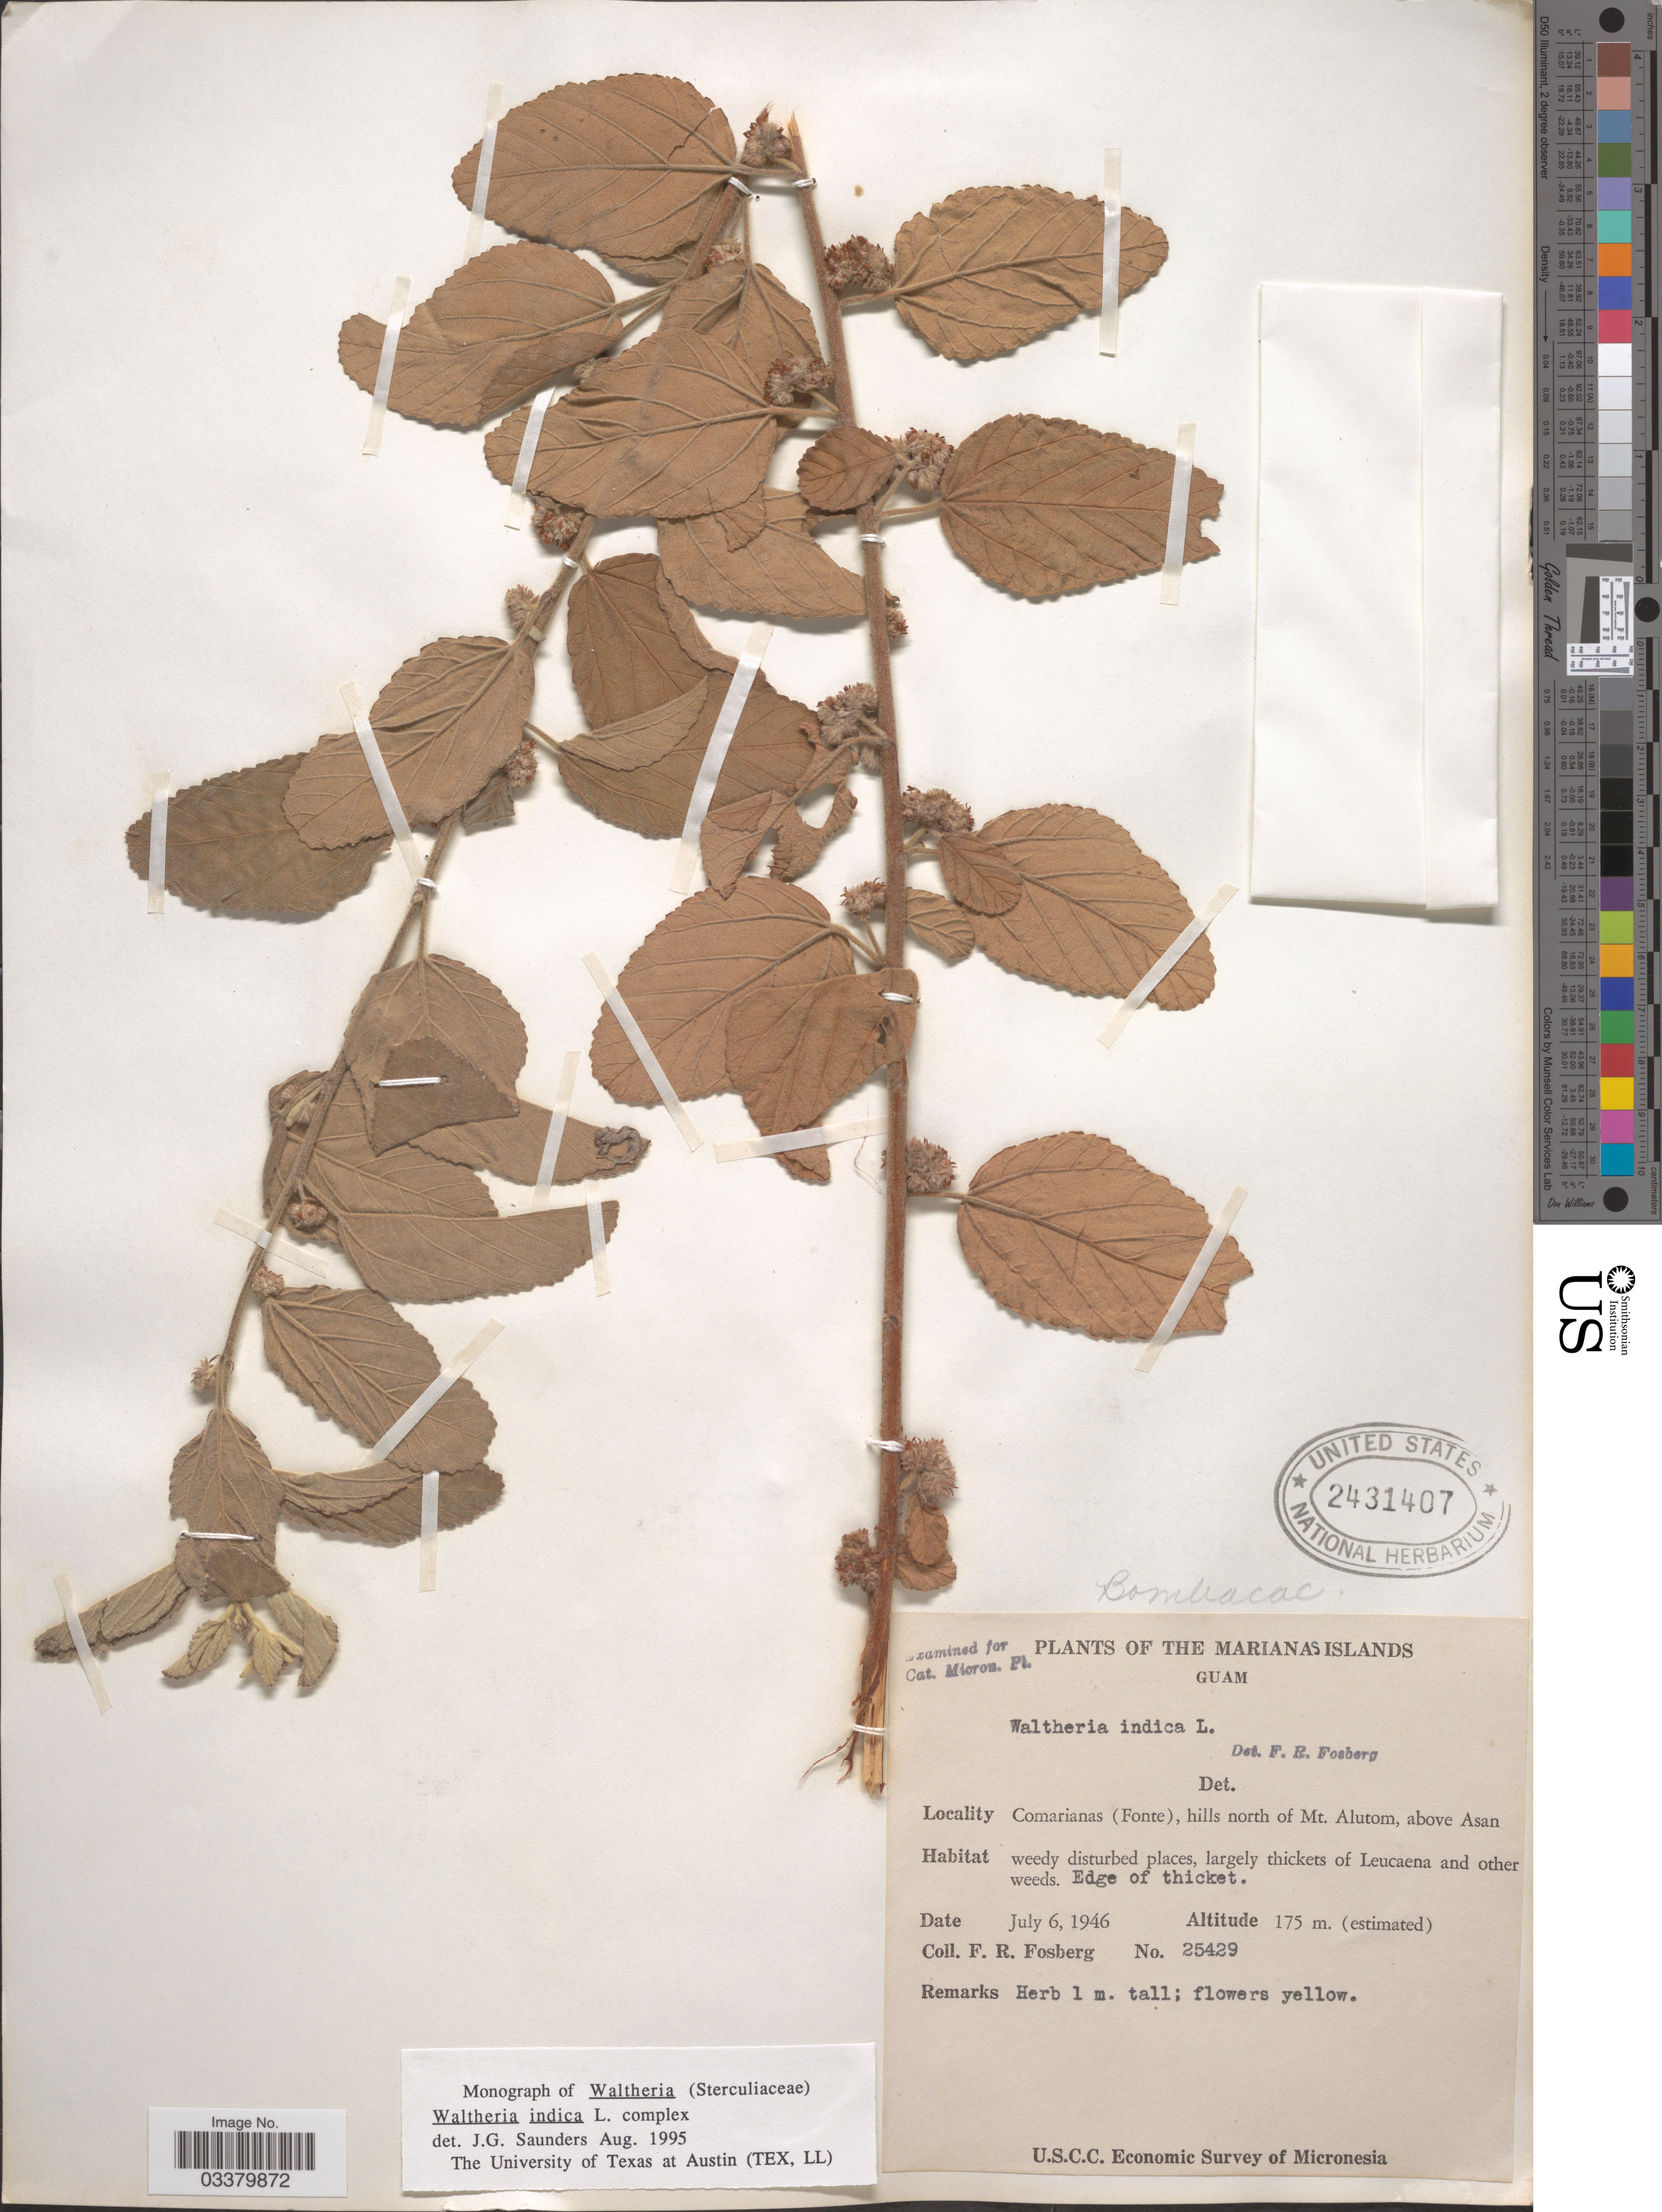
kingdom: Plantae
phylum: Tracheophyta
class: Magnoliopsida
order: Malvales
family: Malvaceae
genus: Waltheria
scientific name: Waltheria indica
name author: L.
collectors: F. R. Fosberg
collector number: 25429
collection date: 1946-07-06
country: Guam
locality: The Marianas Islands, Comarianas (Fonte), hills north of Mt. Alutom, above Asan.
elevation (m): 175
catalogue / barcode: US 2431407